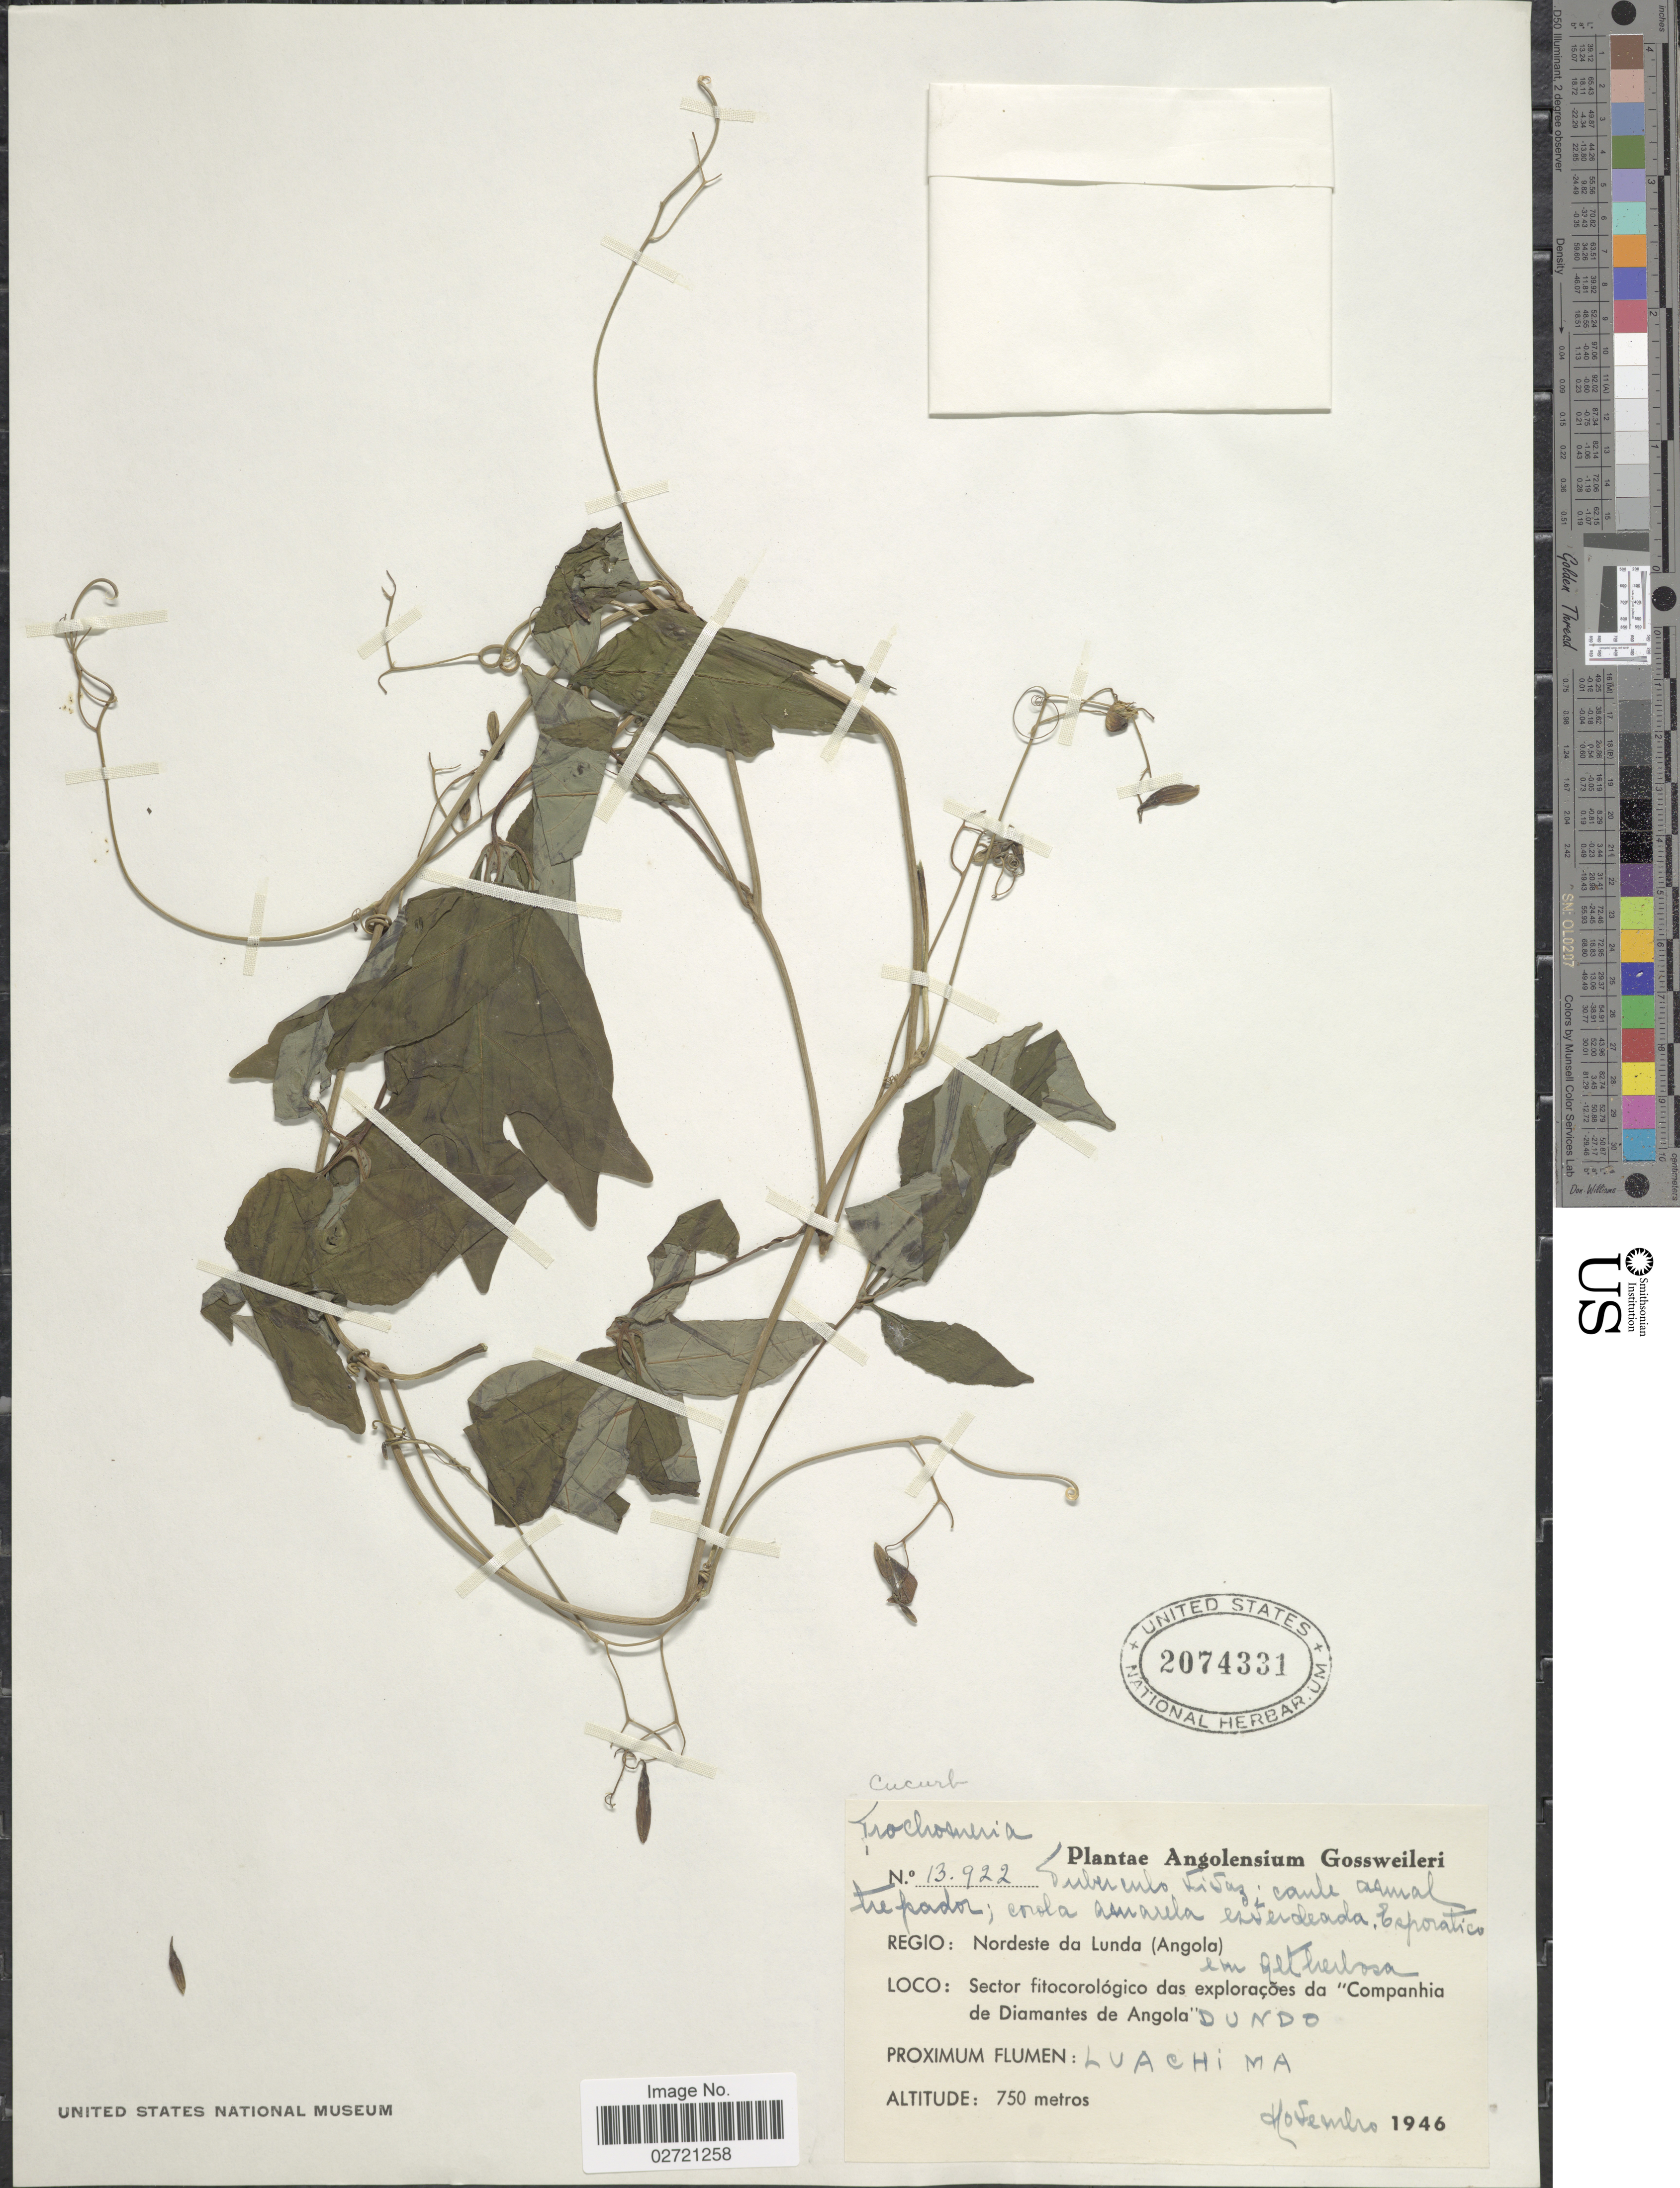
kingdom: Plantae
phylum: Tracheophyta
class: Magnoliopsida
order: Cucurbitales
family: Cucurbitaceae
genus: Trochomeria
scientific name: Trochomeria sp.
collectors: -. Gossweiler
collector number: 13922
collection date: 1946-11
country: Angola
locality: Nordeste da Lunda (Angola). Sector fitocorologico das exploracoes da "Companhia de Diamantes de Angola" Dundo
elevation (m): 750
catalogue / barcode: US 2074331